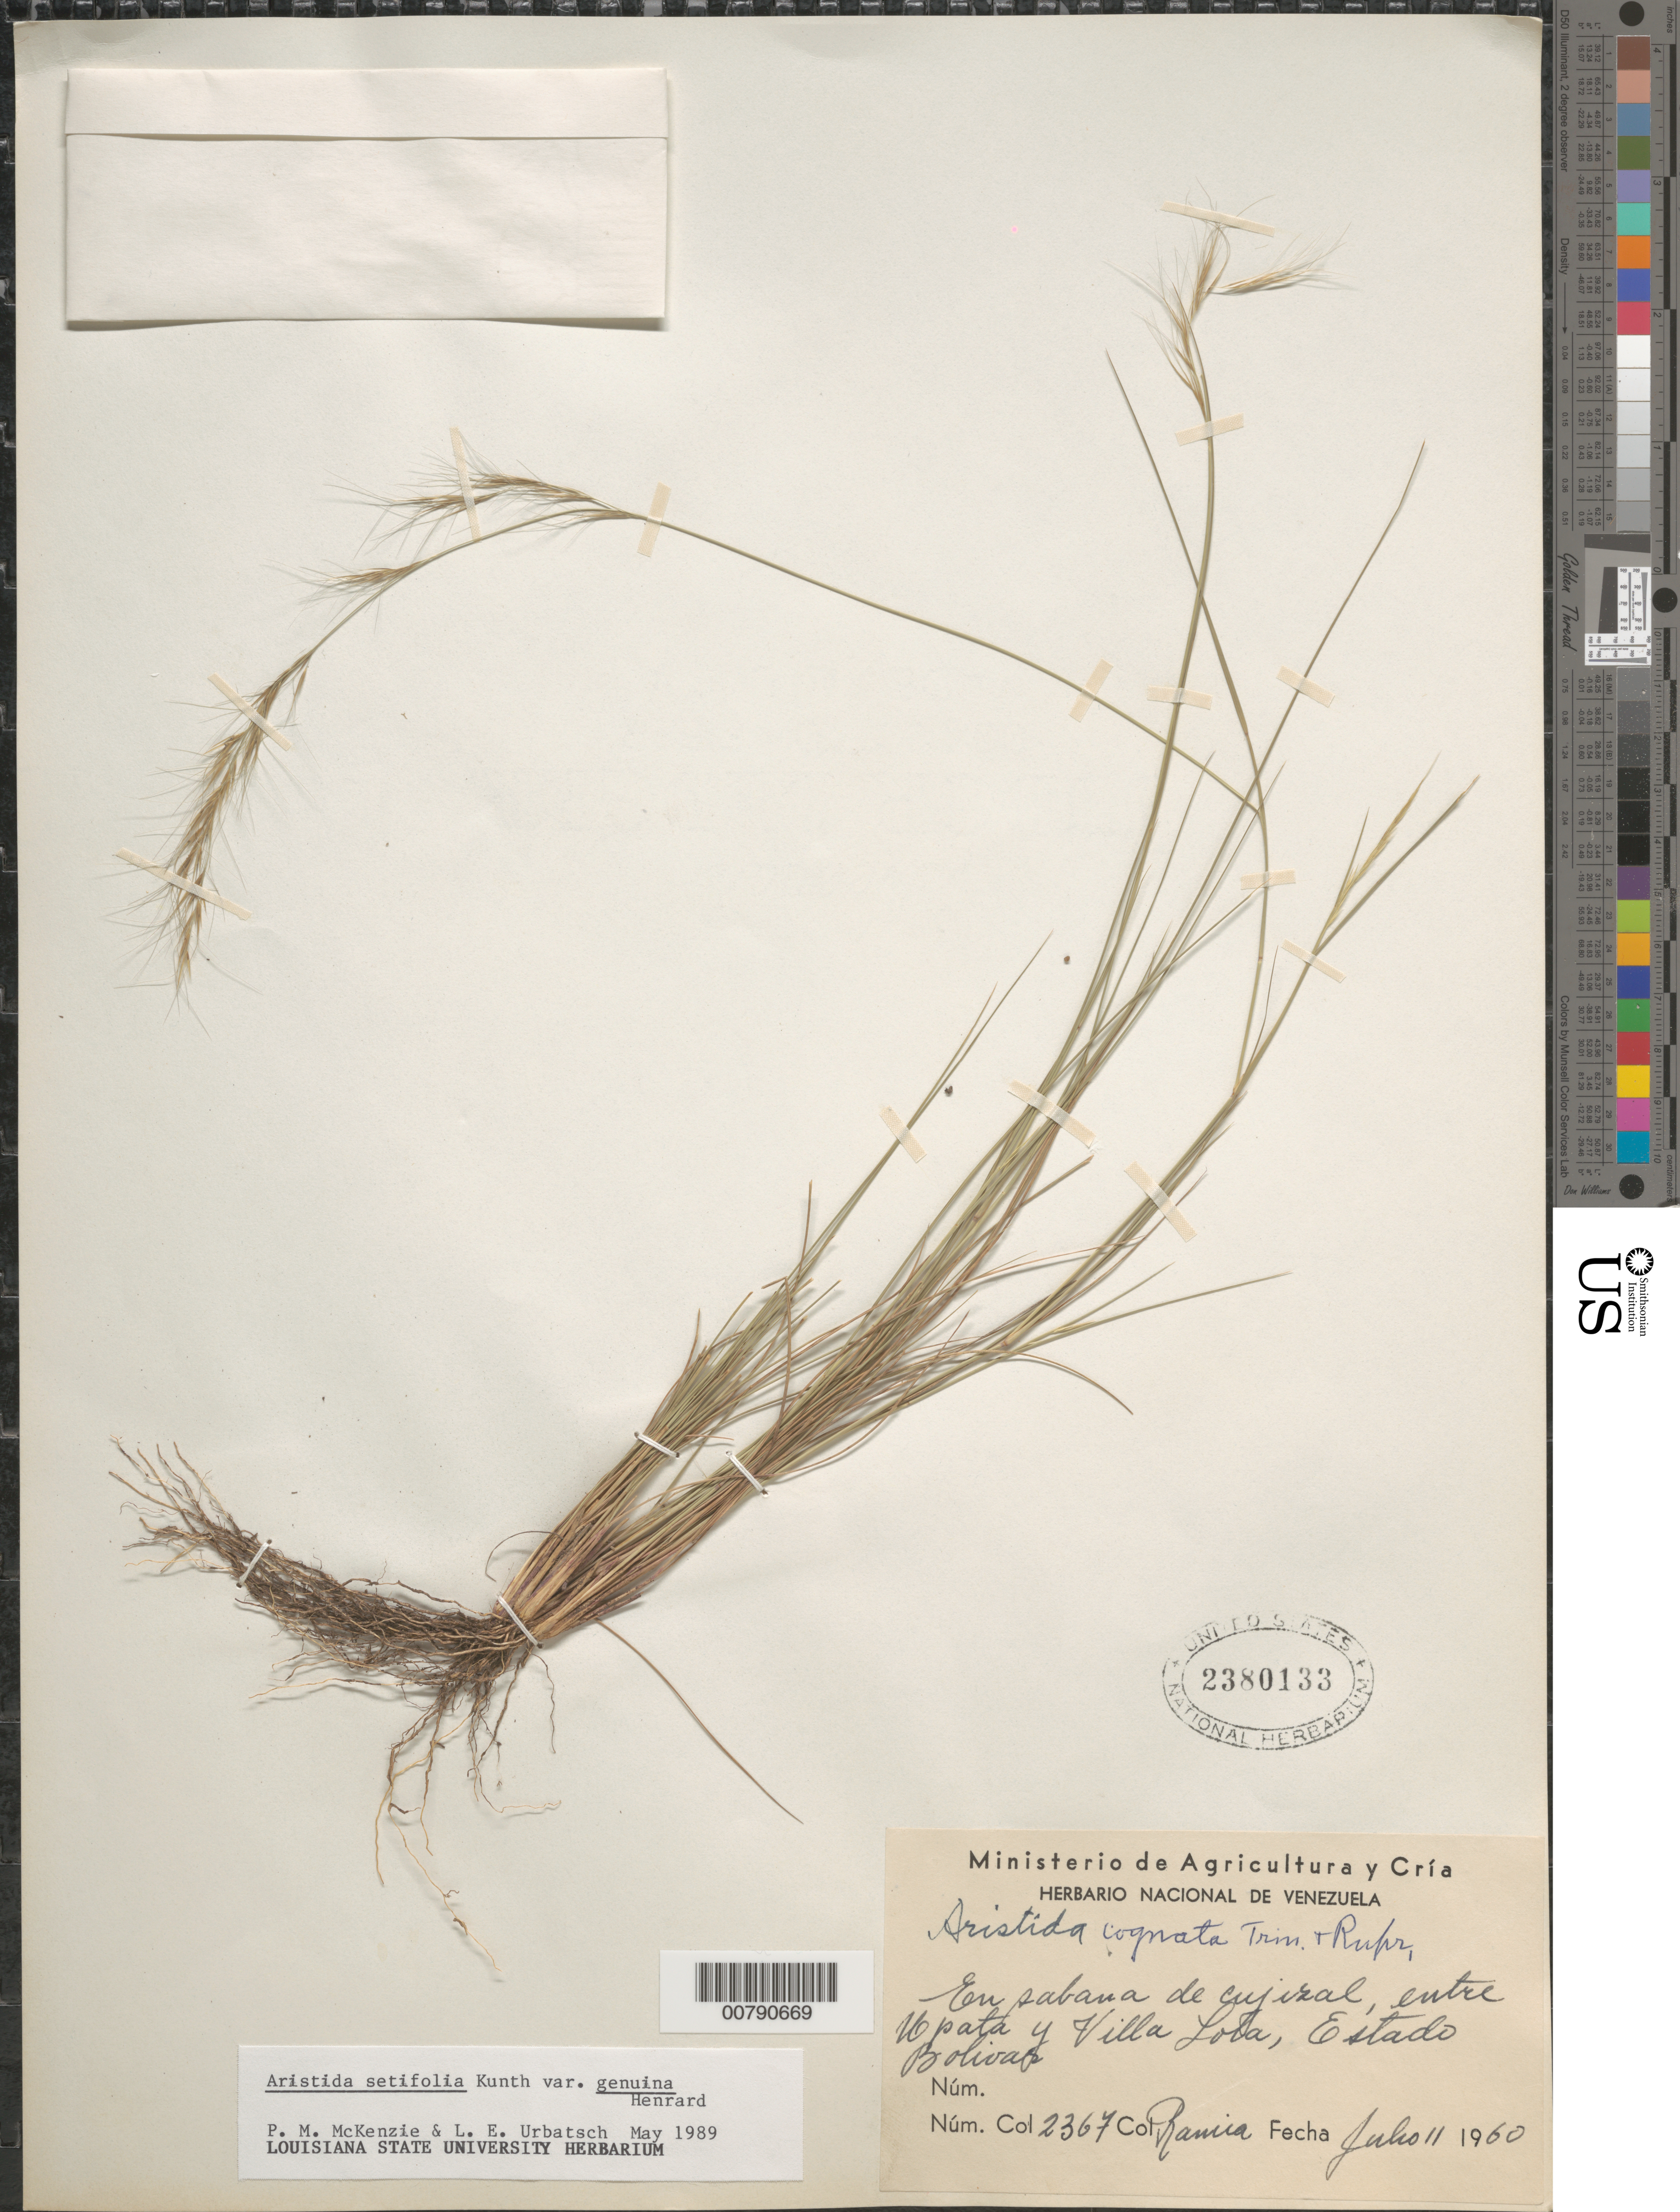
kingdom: Plantae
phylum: Tracheophyta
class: Liliopsida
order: Poales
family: Poaceae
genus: Aristida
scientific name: Aristida setifolia var. genuina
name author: Henr.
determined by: McKenzie, P. M.; Urbatsch, Lowell E.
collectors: M. Ramia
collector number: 2367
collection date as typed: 11-Jul-60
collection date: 1960-07-11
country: Venezuela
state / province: Bolívar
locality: Upata á Villa Lola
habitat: En sabana de cujizal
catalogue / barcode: US 2380133